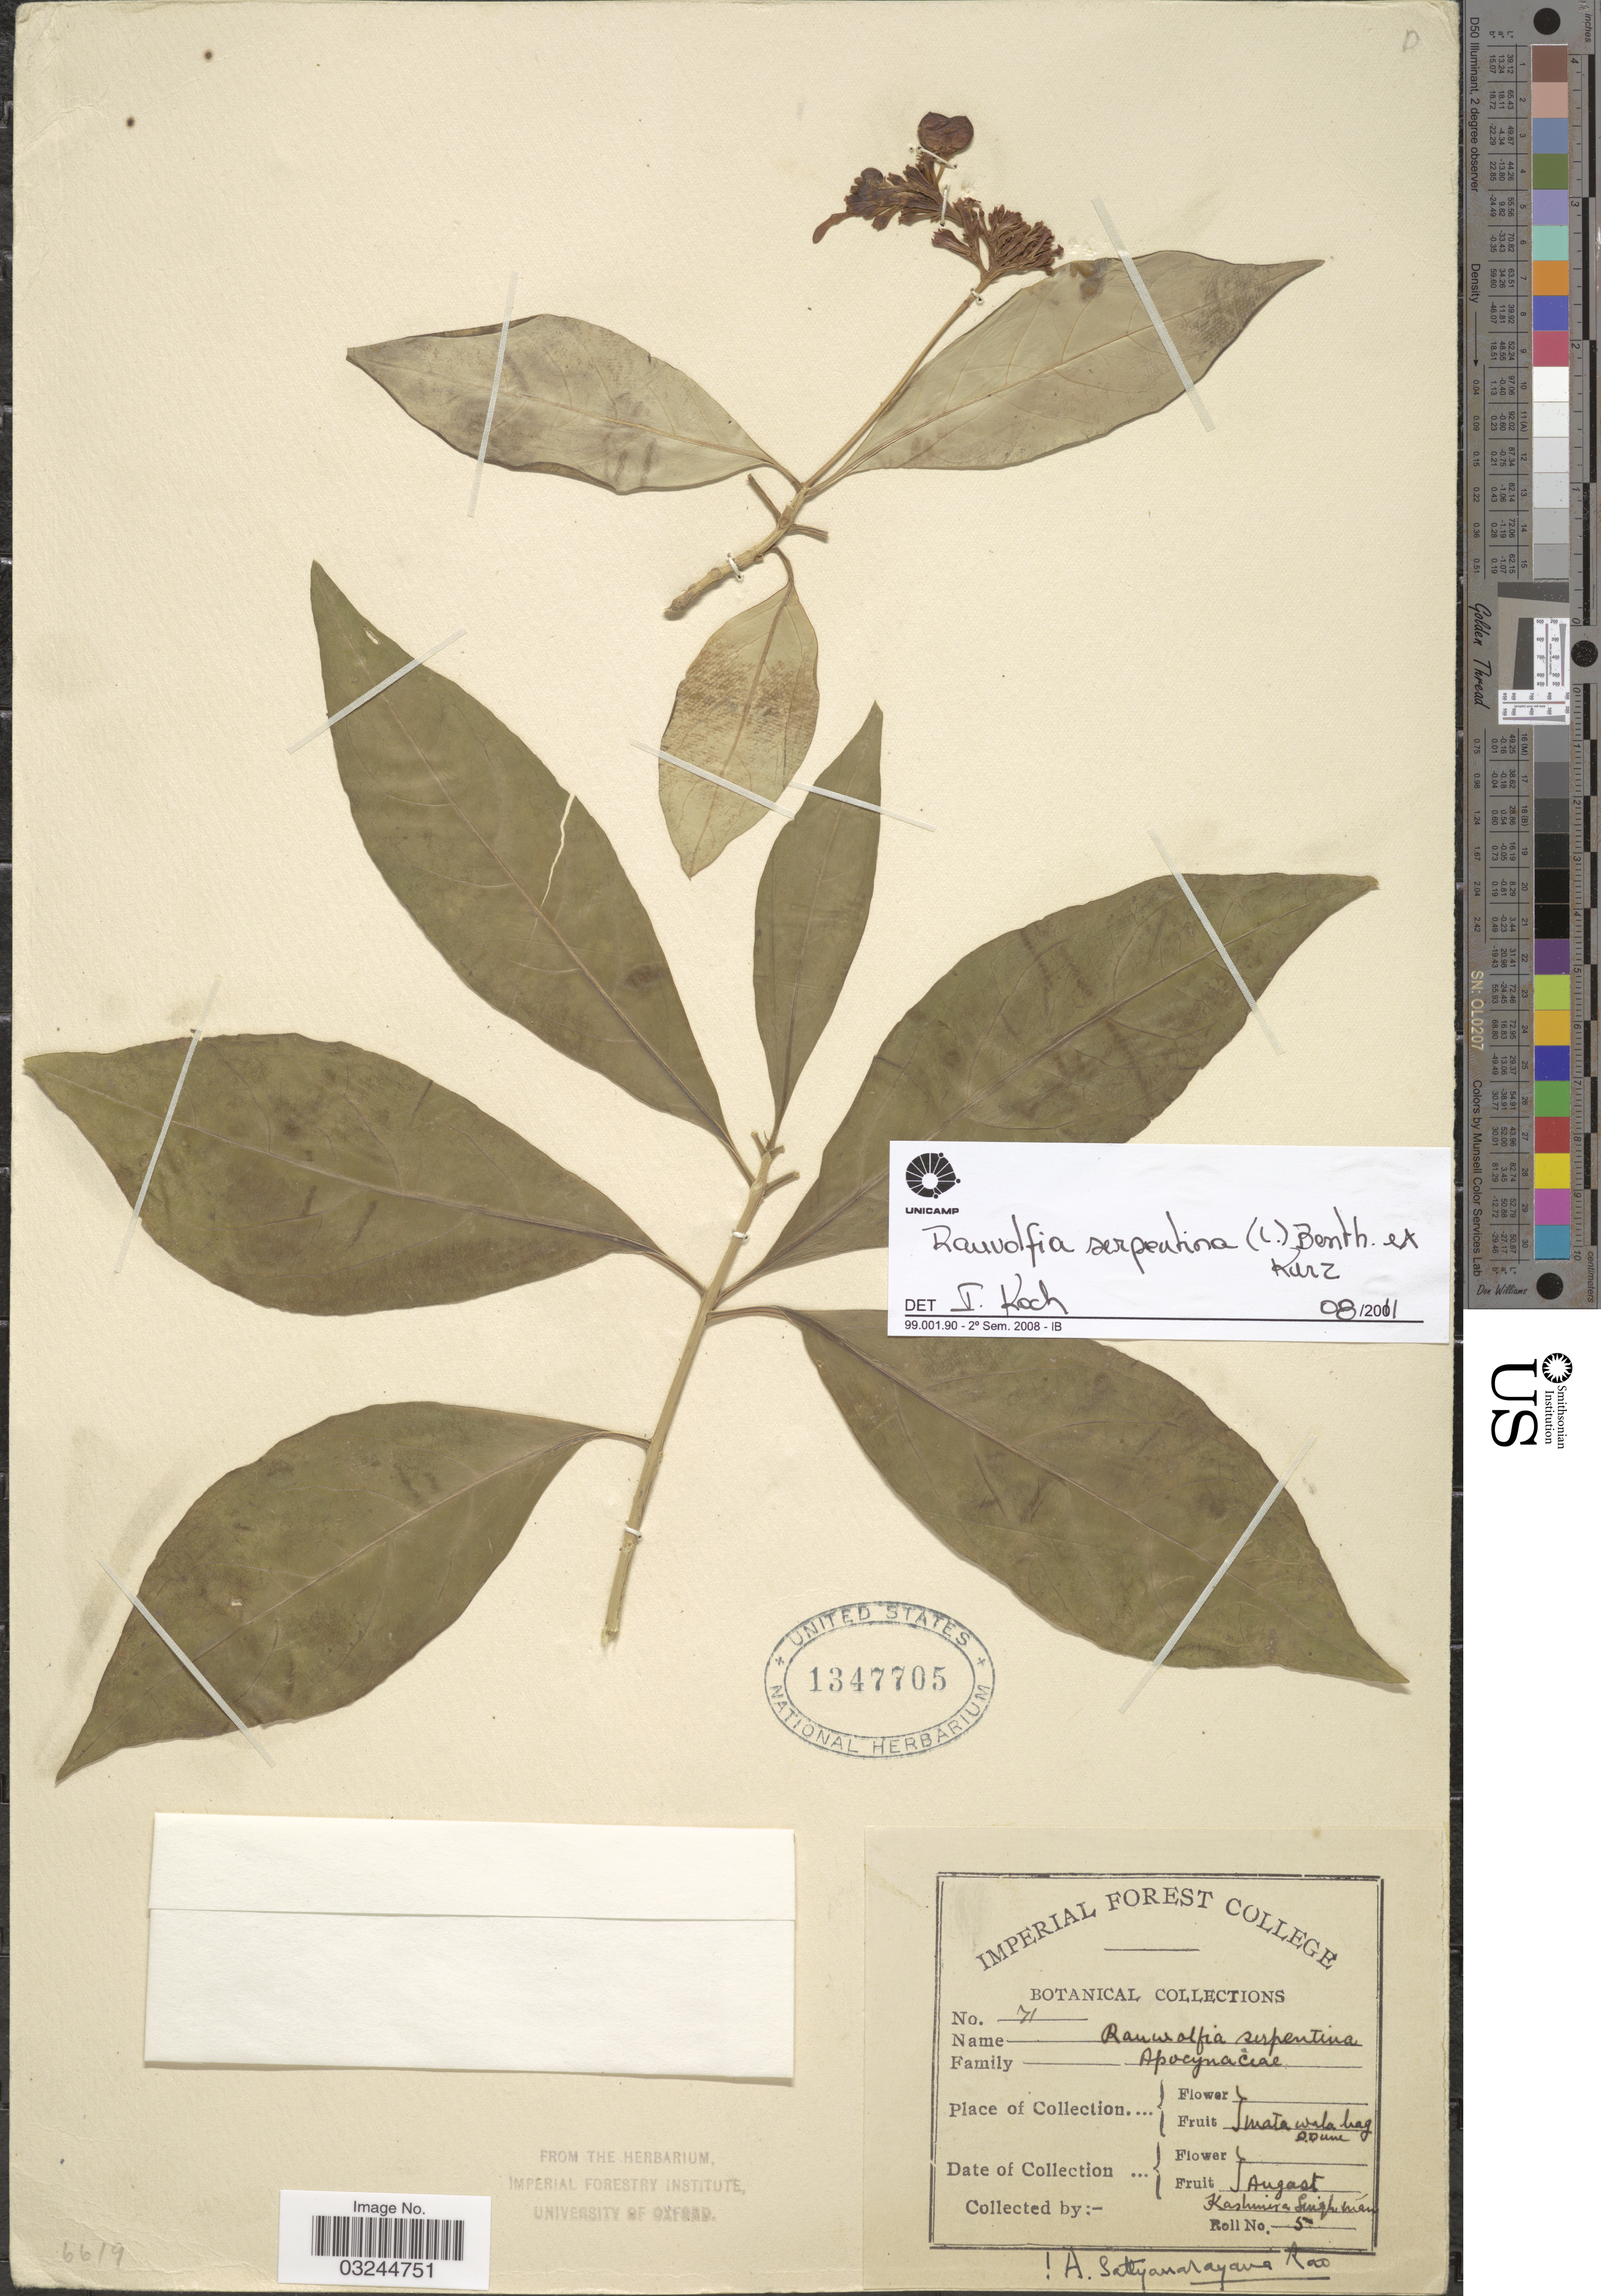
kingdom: Plantae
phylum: Tracheophyta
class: Magnoliopsida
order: Gentianales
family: Apocynaceae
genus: Rauvolfia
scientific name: Rauvolfia serpentina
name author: Benth. ex Kurz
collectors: Kashmira Singh Man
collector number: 71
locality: Mata Wala Hag.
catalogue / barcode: US 1347705